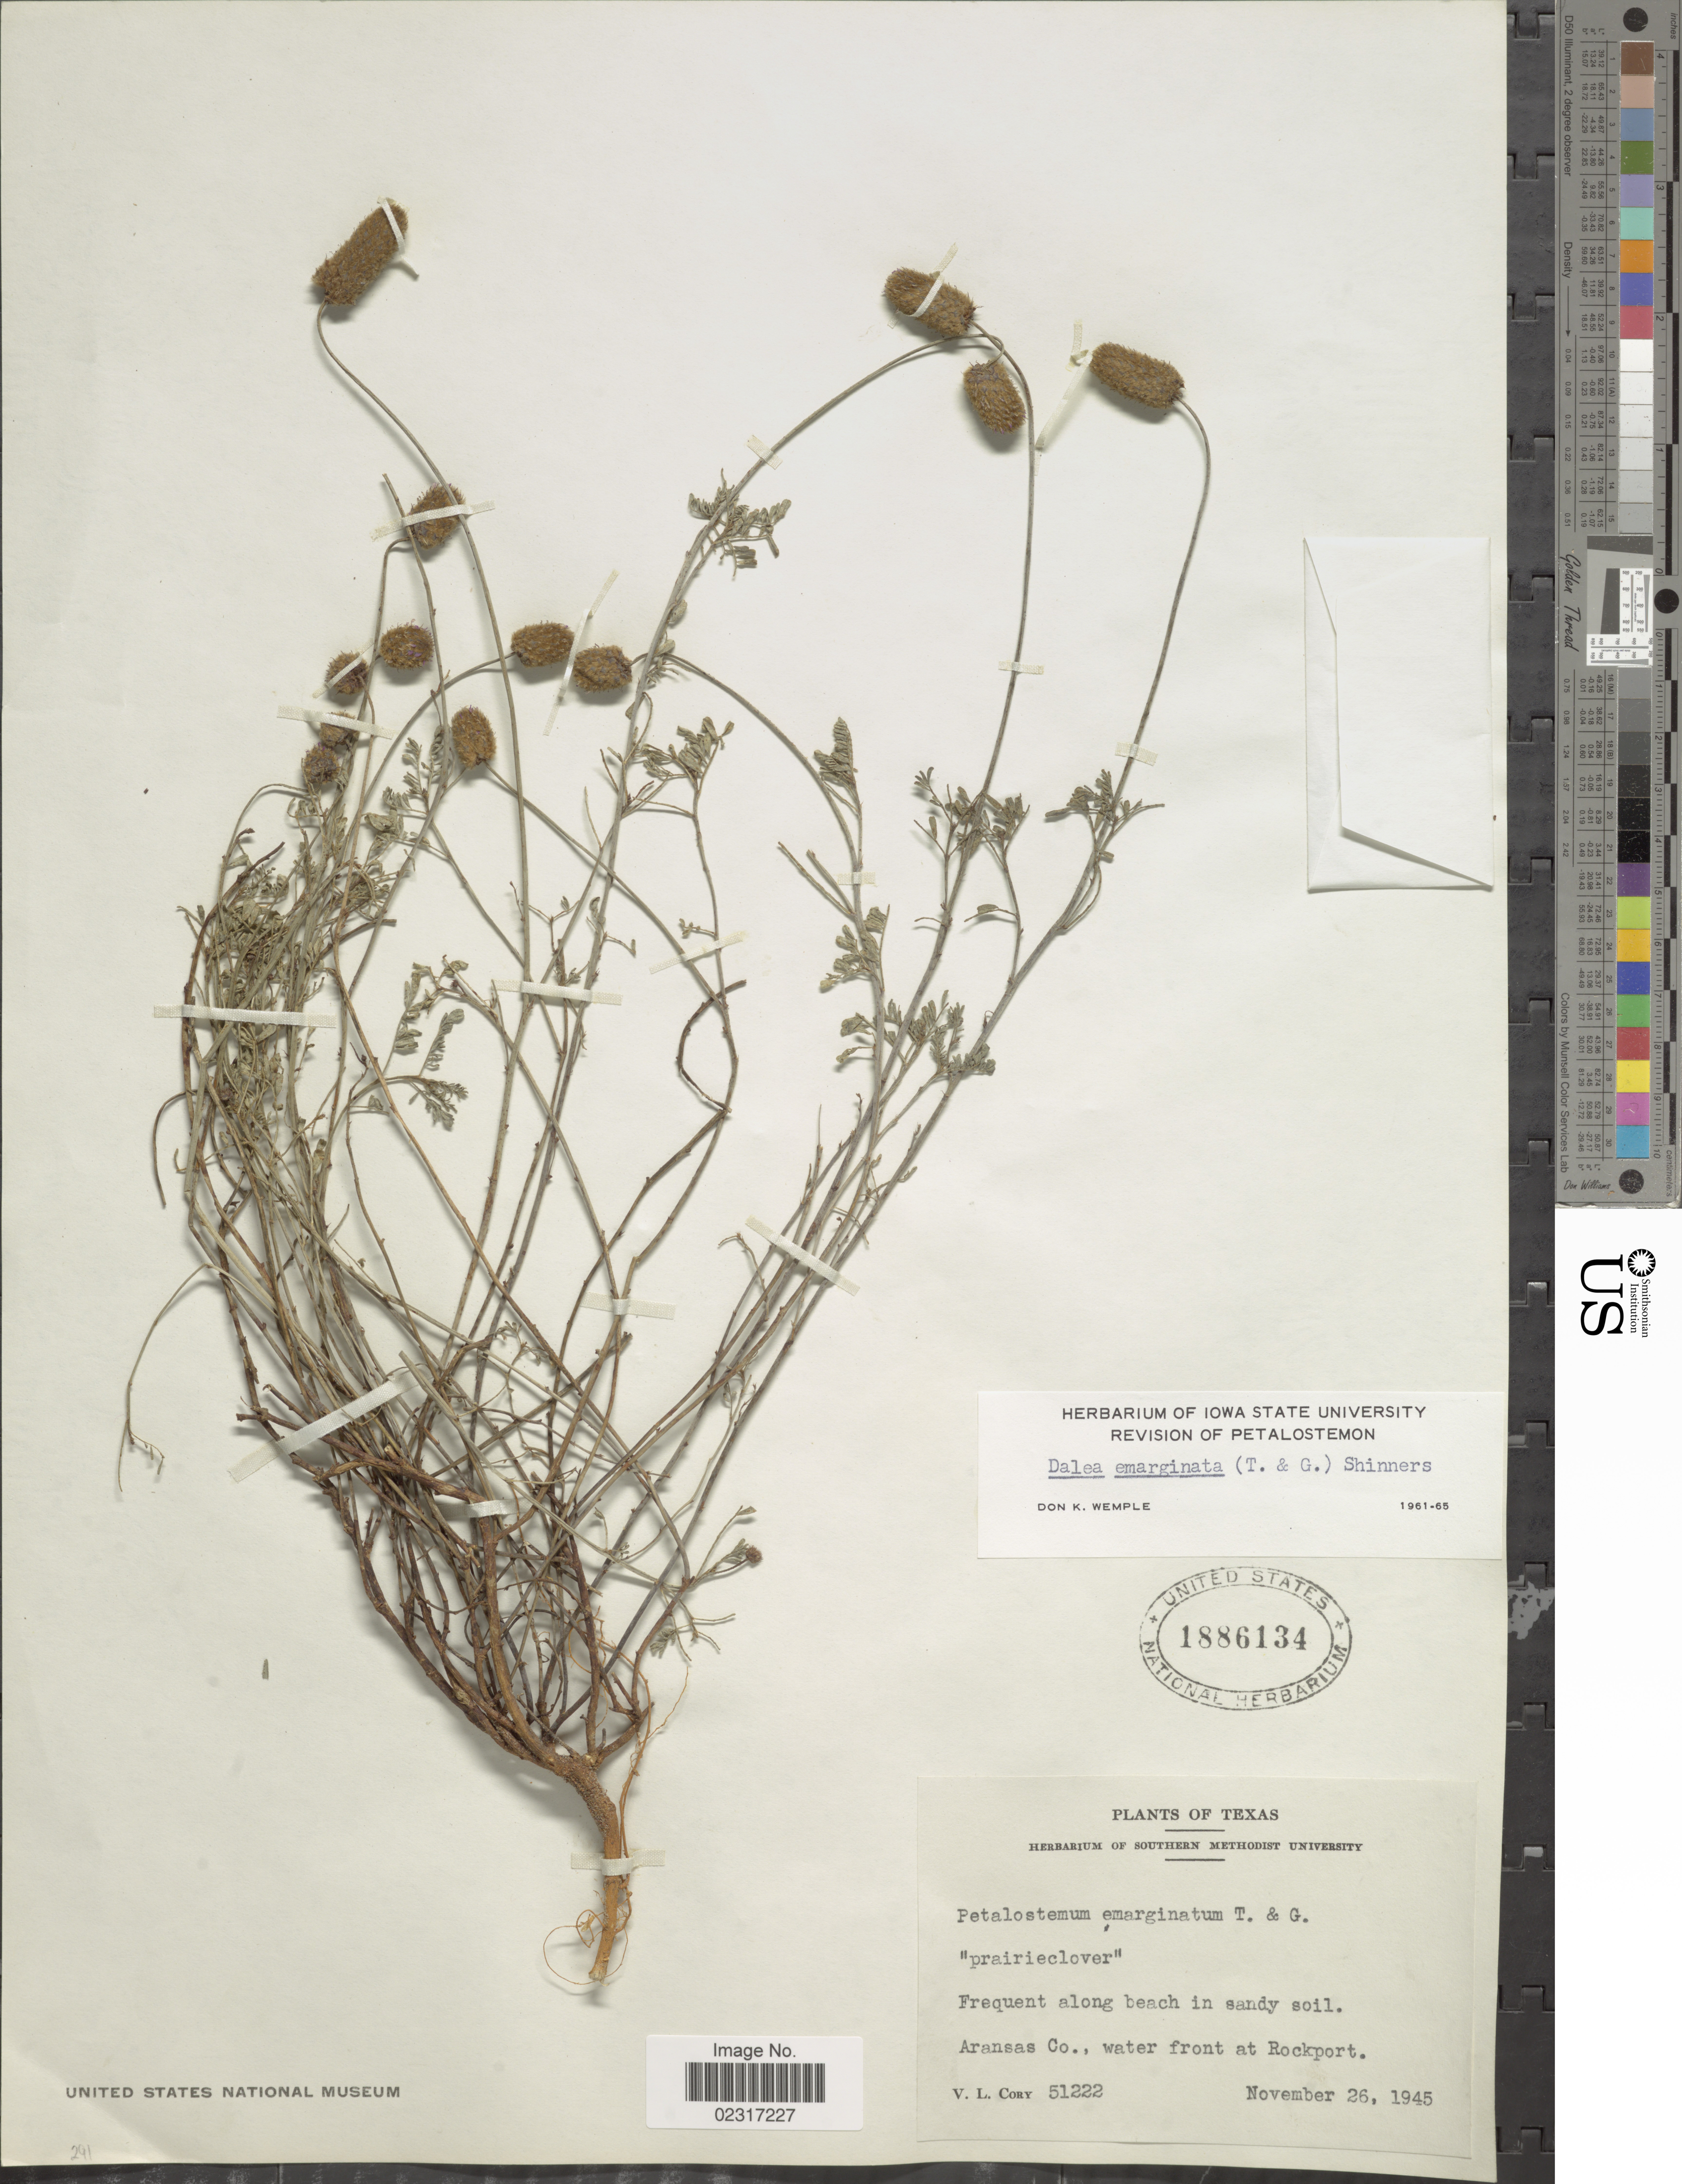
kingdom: Plantae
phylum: Tracheophyta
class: Magnoliopsida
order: Fabales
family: Fabaceae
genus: Dalea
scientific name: Dalea emarginata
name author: (Torr. & A. Gray) Shinners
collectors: V. Cory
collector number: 51222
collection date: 1945-11-26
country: United States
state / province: Texas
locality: Aransas Co., water front at Rockport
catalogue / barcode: US 1886134